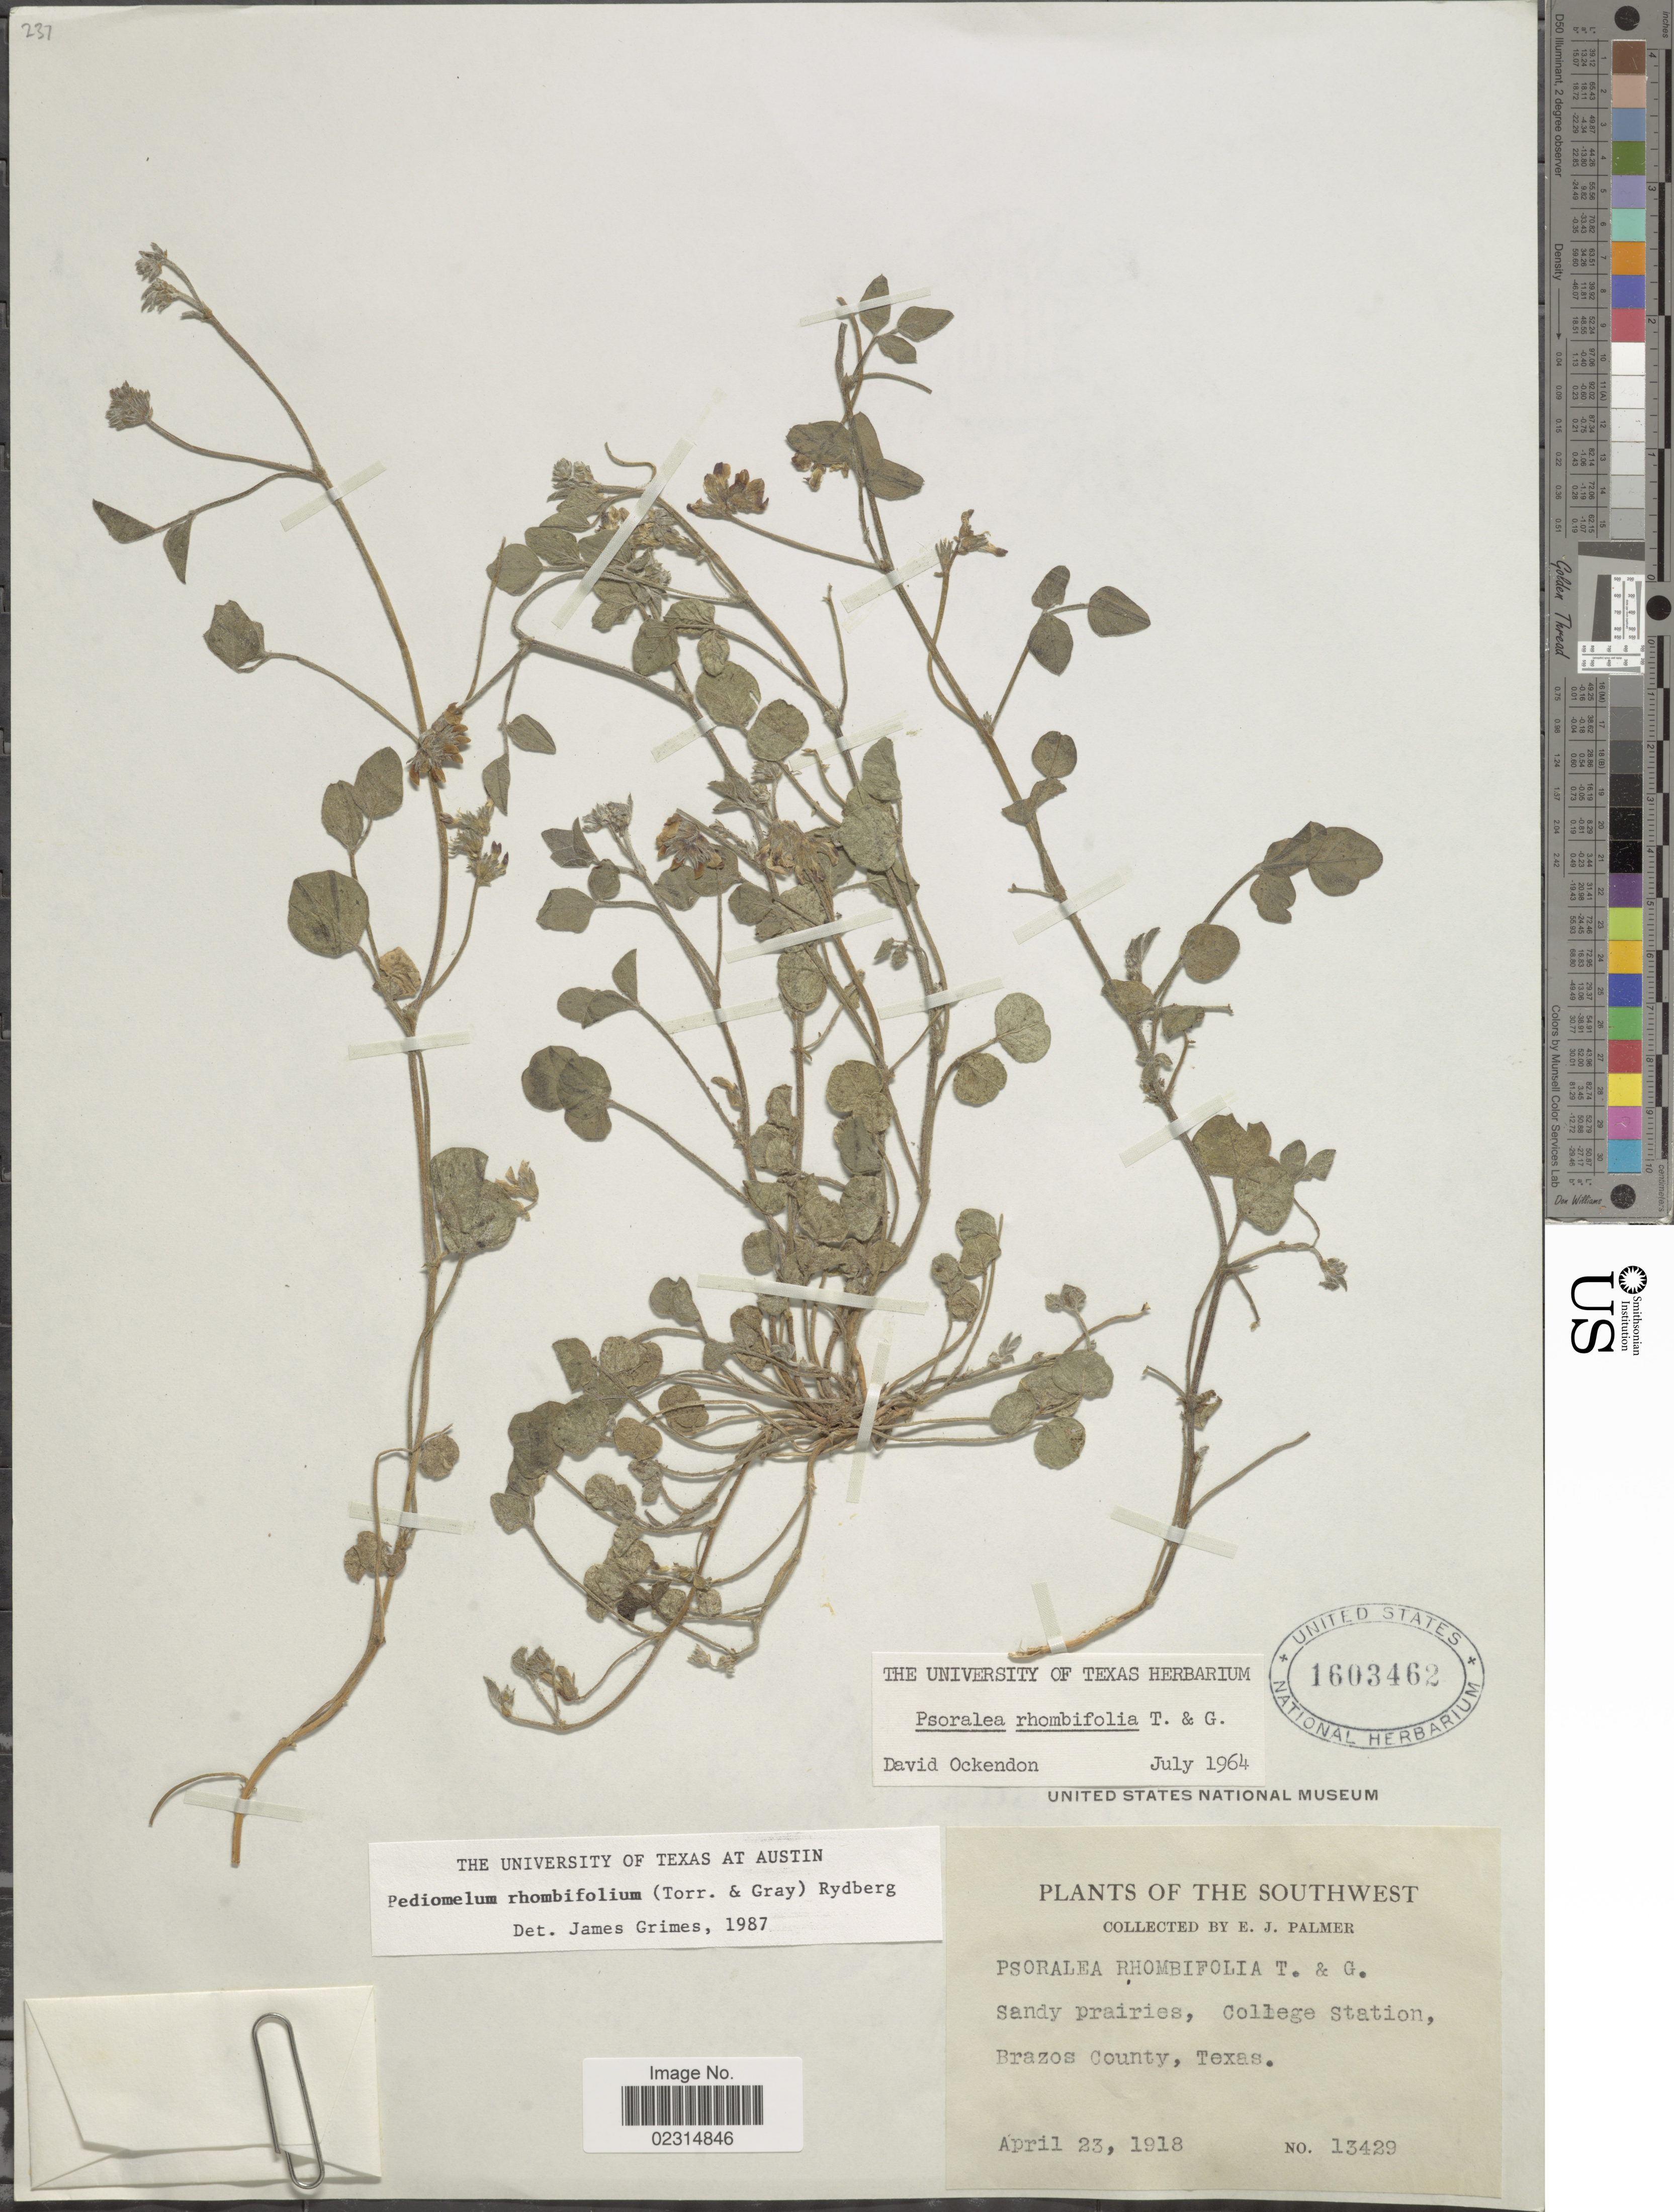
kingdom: Plantae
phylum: Tracheophyta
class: Magnoliopsida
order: Fabales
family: Fabaceae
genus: Pediomelum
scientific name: Pediomelum rhombifolium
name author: (Torr. & A. Gray) Rydb.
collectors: E. J. Palmer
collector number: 13429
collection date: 1918-04-23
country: United States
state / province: Texas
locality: The Southwest, Sandy prairies, College Station, Brazos County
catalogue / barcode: US 1603462